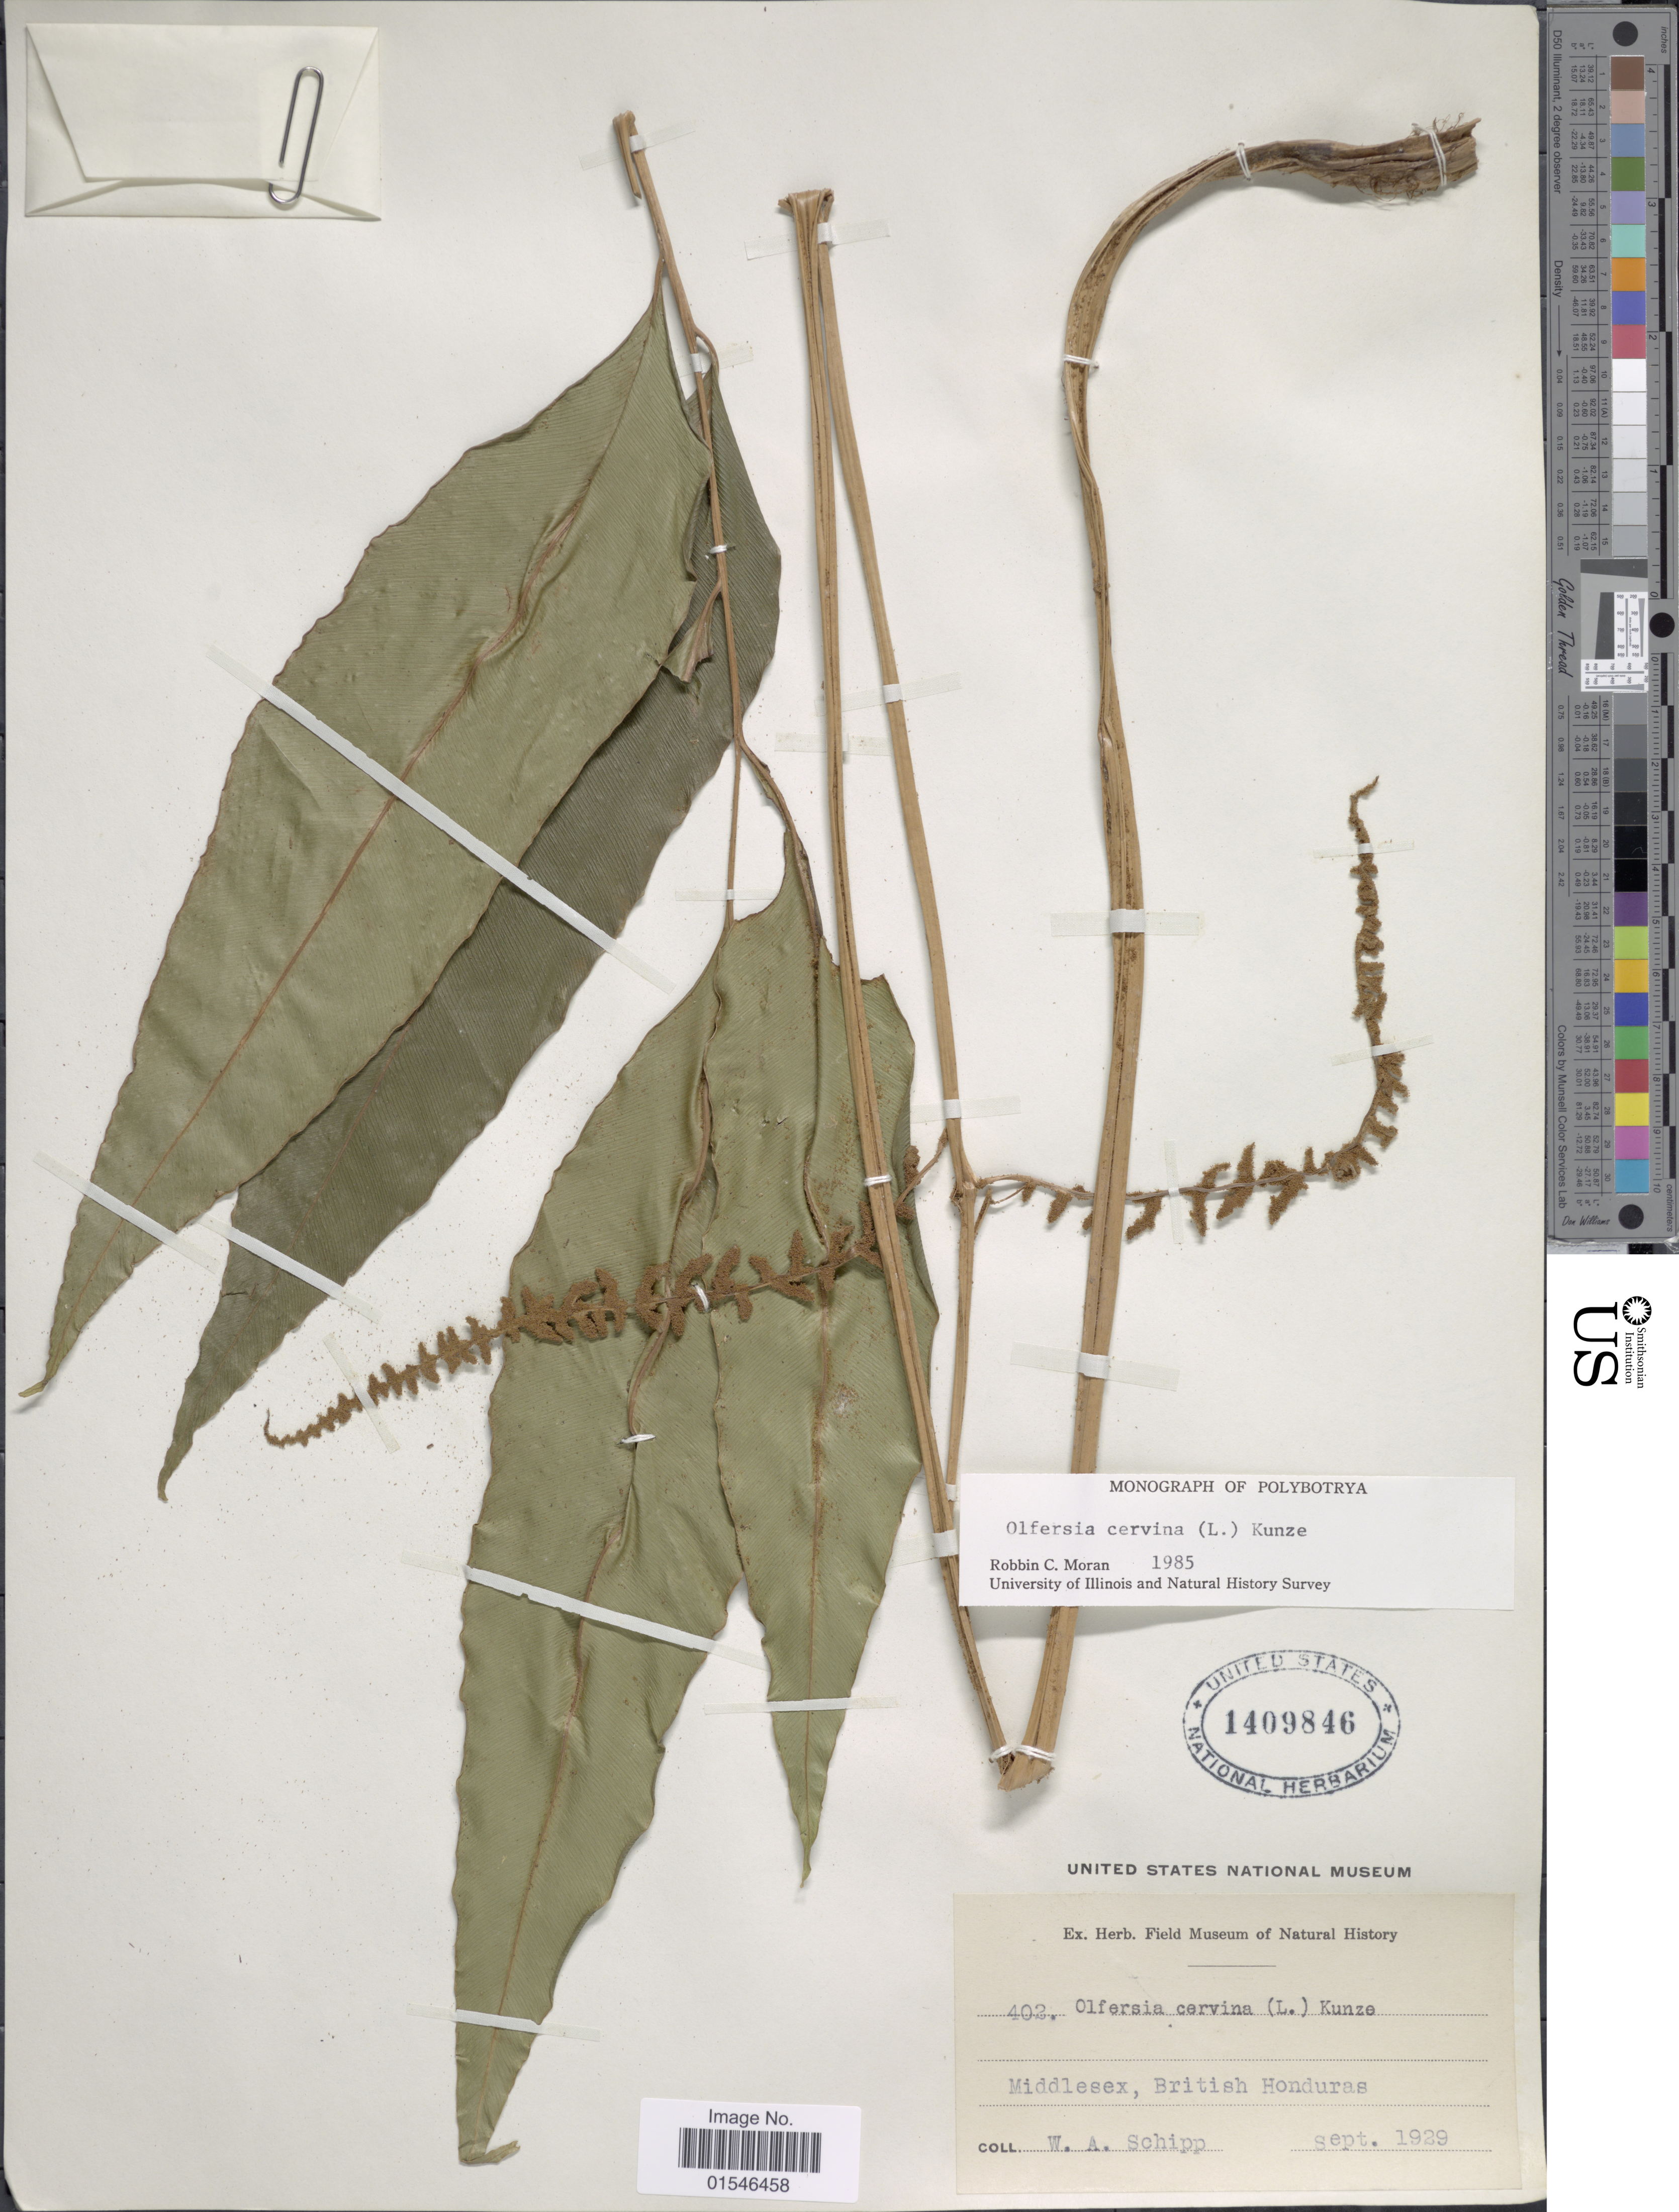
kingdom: Plantae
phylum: Tracheophyta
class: Polypodiopsida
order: Polypodiales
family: Dryopteridaceae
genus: Olfersia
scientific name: Olfersia cervina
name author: (L.) Kunze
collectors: W. Schipp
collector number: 402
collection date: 1929-09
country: Belize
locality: Middlesex, British Honduras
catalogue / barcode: US 1409846